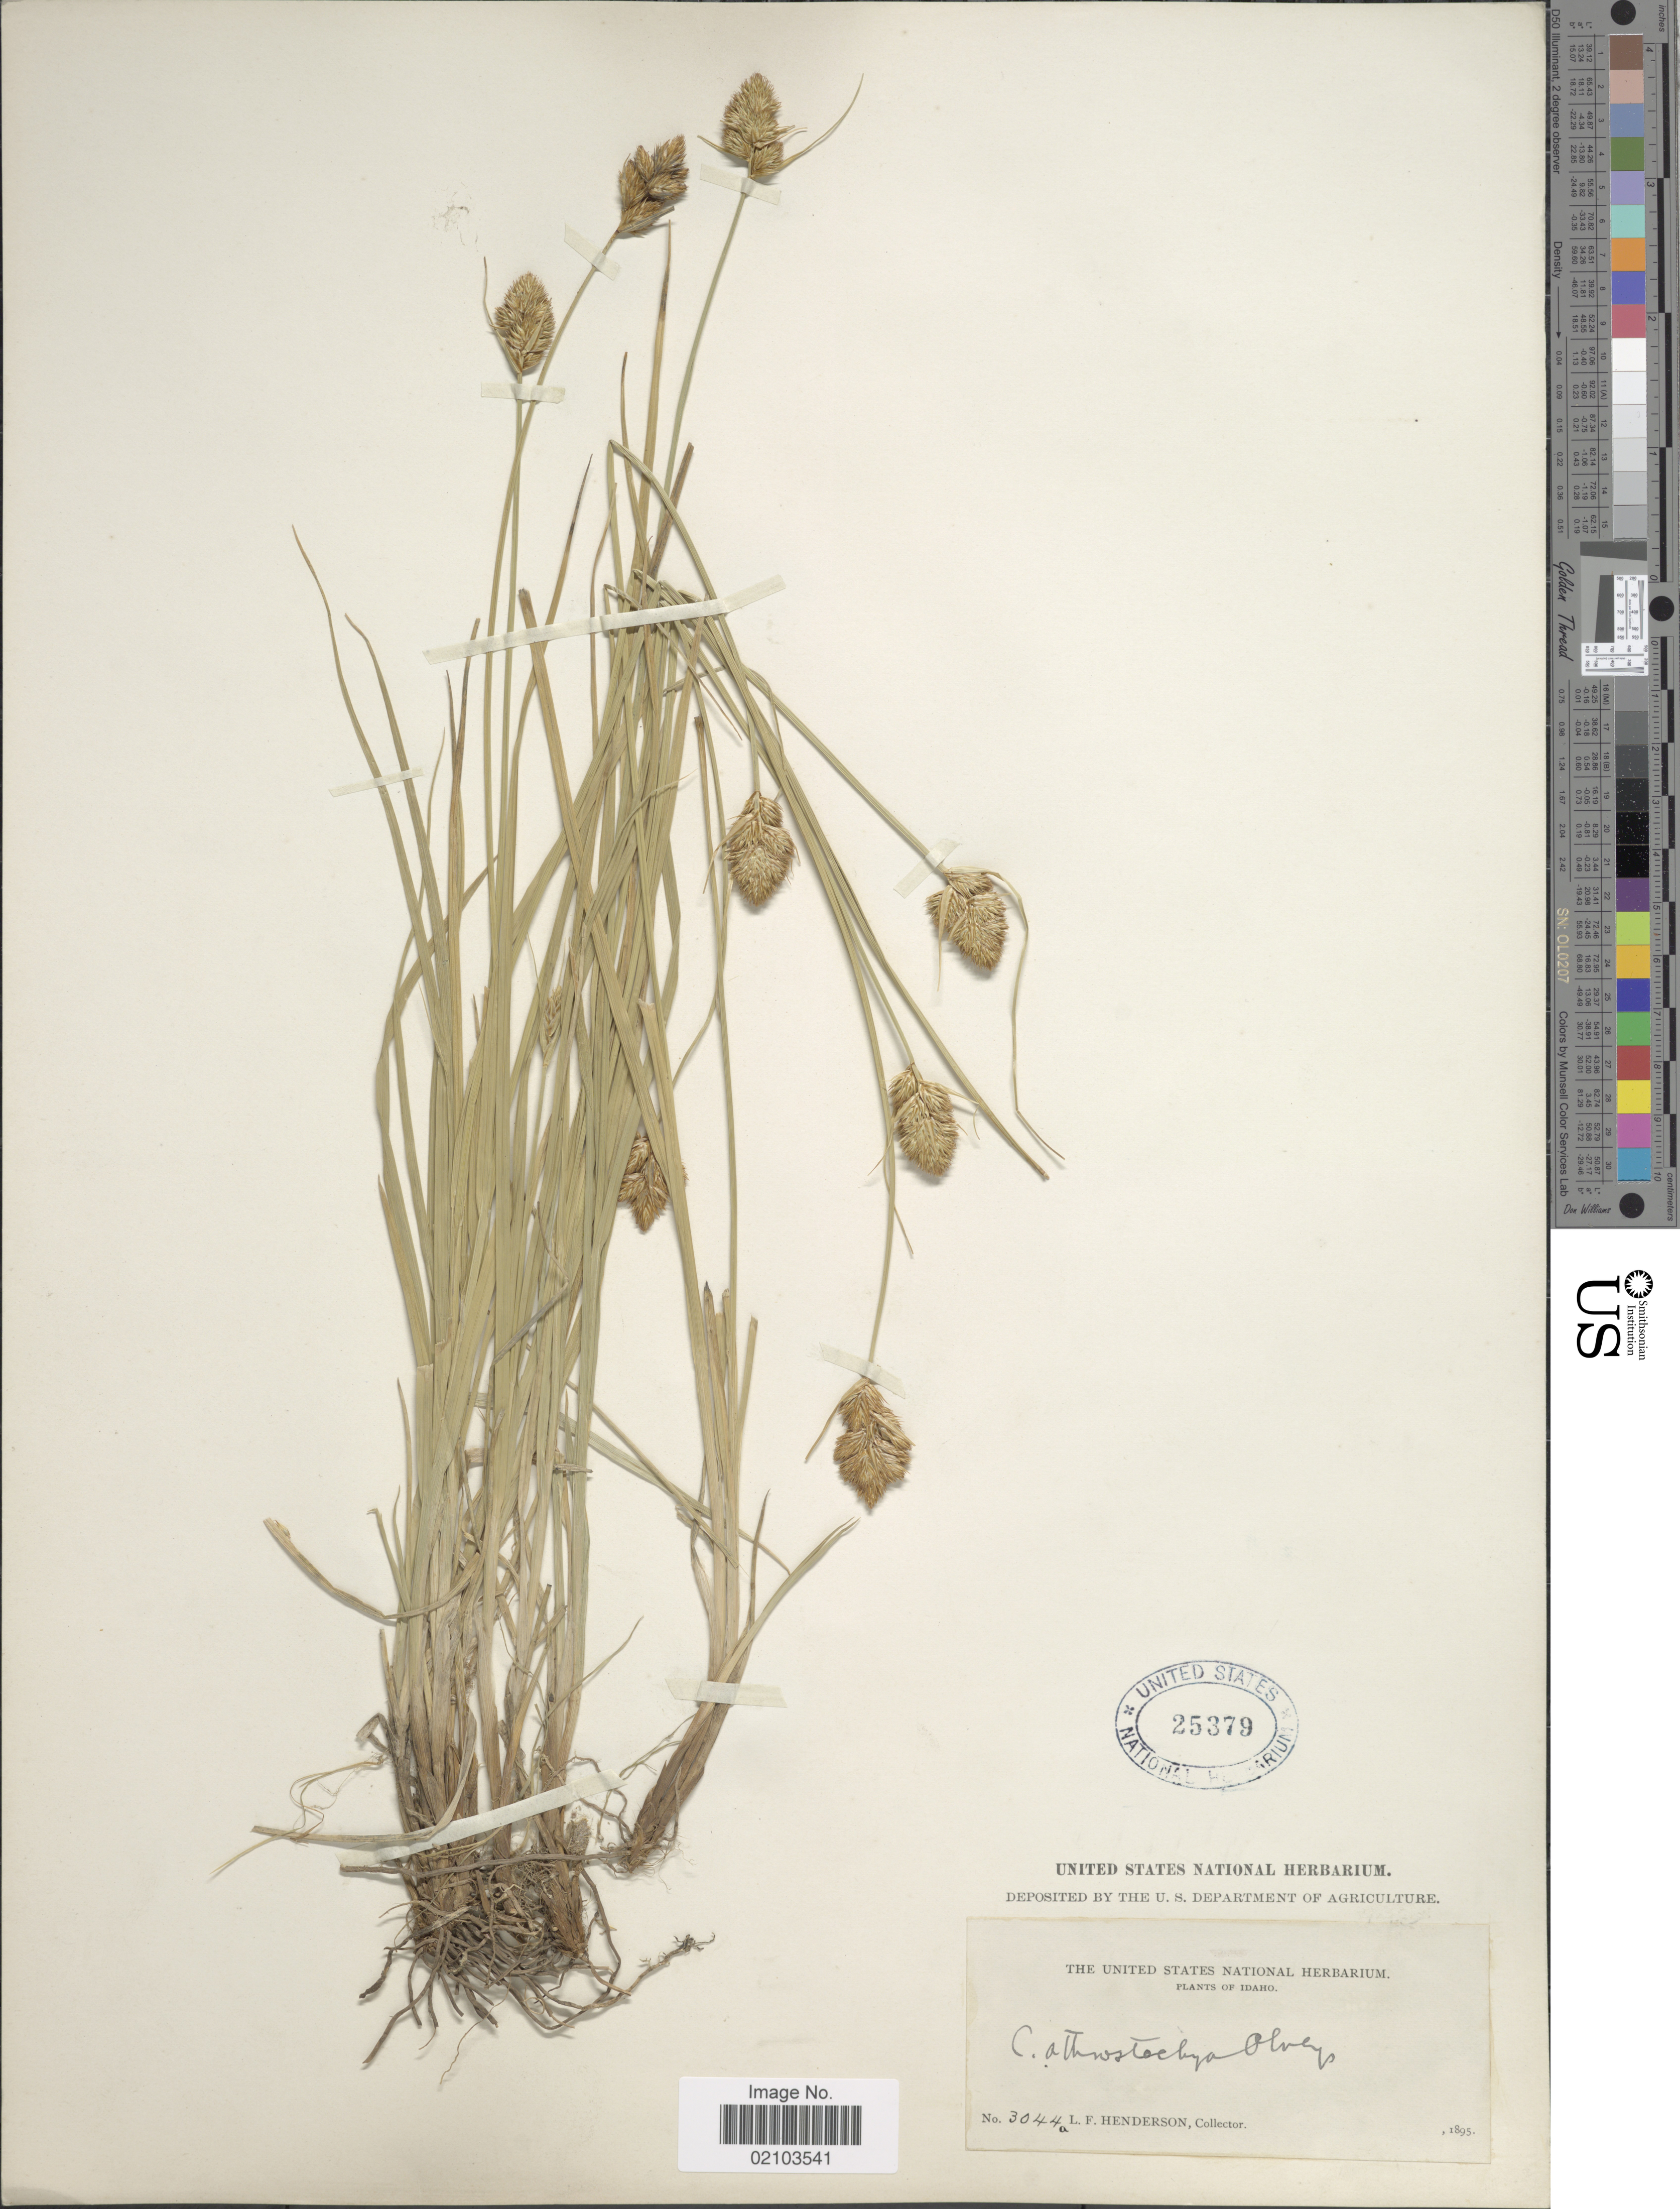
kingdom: Plantae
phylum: Tracheophyta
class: Liliopsida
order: Poales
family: Cyperaceae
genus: Carex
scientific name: Carex athrostachya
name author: Olney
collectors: L. Henderson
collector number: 3044a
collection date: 1895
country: United States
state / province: Idaho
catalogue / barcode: US 25379